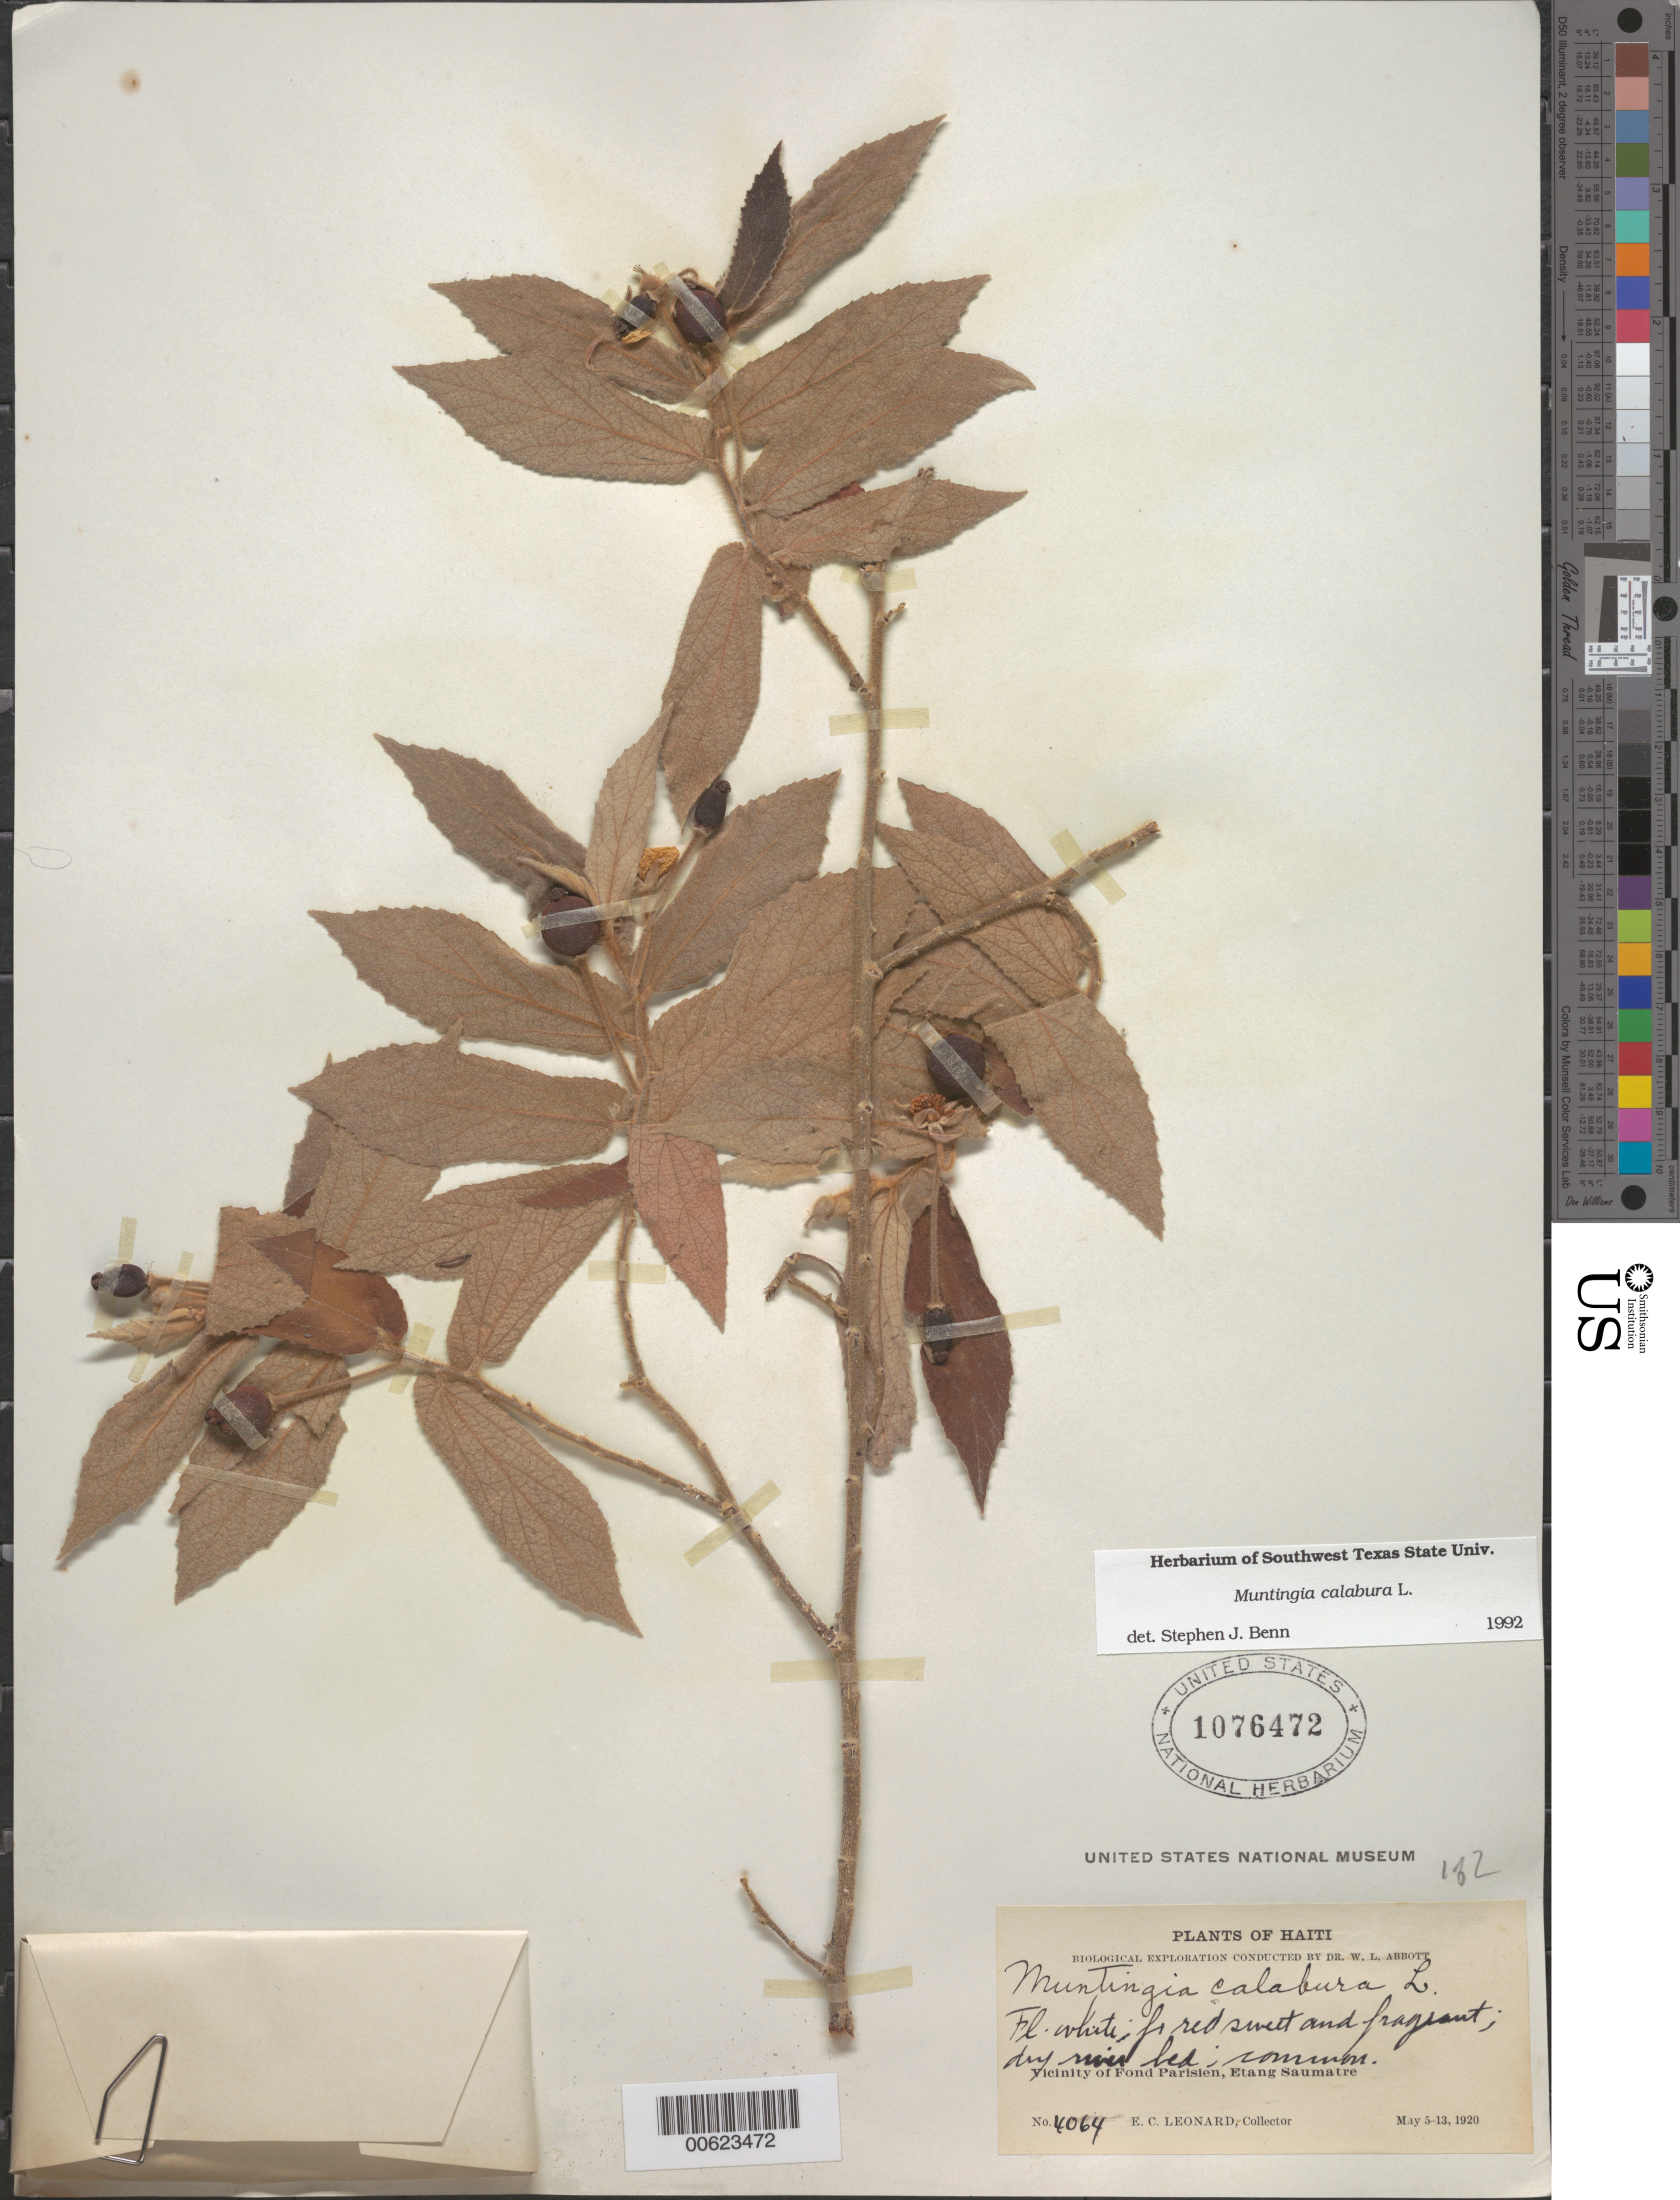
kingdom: Plantae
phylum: Tracheophyta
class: Magnoliopsida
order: Malvales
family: Muntingiaceae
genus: Muntingia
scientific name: Muntingia calabura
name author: L.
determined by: Benn, S. J.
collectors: E. C. Leonard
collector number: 4064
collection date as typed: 05 May 1920 to 13 May 1920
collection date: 1920-05-05/1920-05-13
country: Haiti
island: Hispaniola Island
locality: Vicinity of Fond Parisien, Etang Saumatre.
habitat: Dry river bed, common.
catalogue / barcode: US 1076472